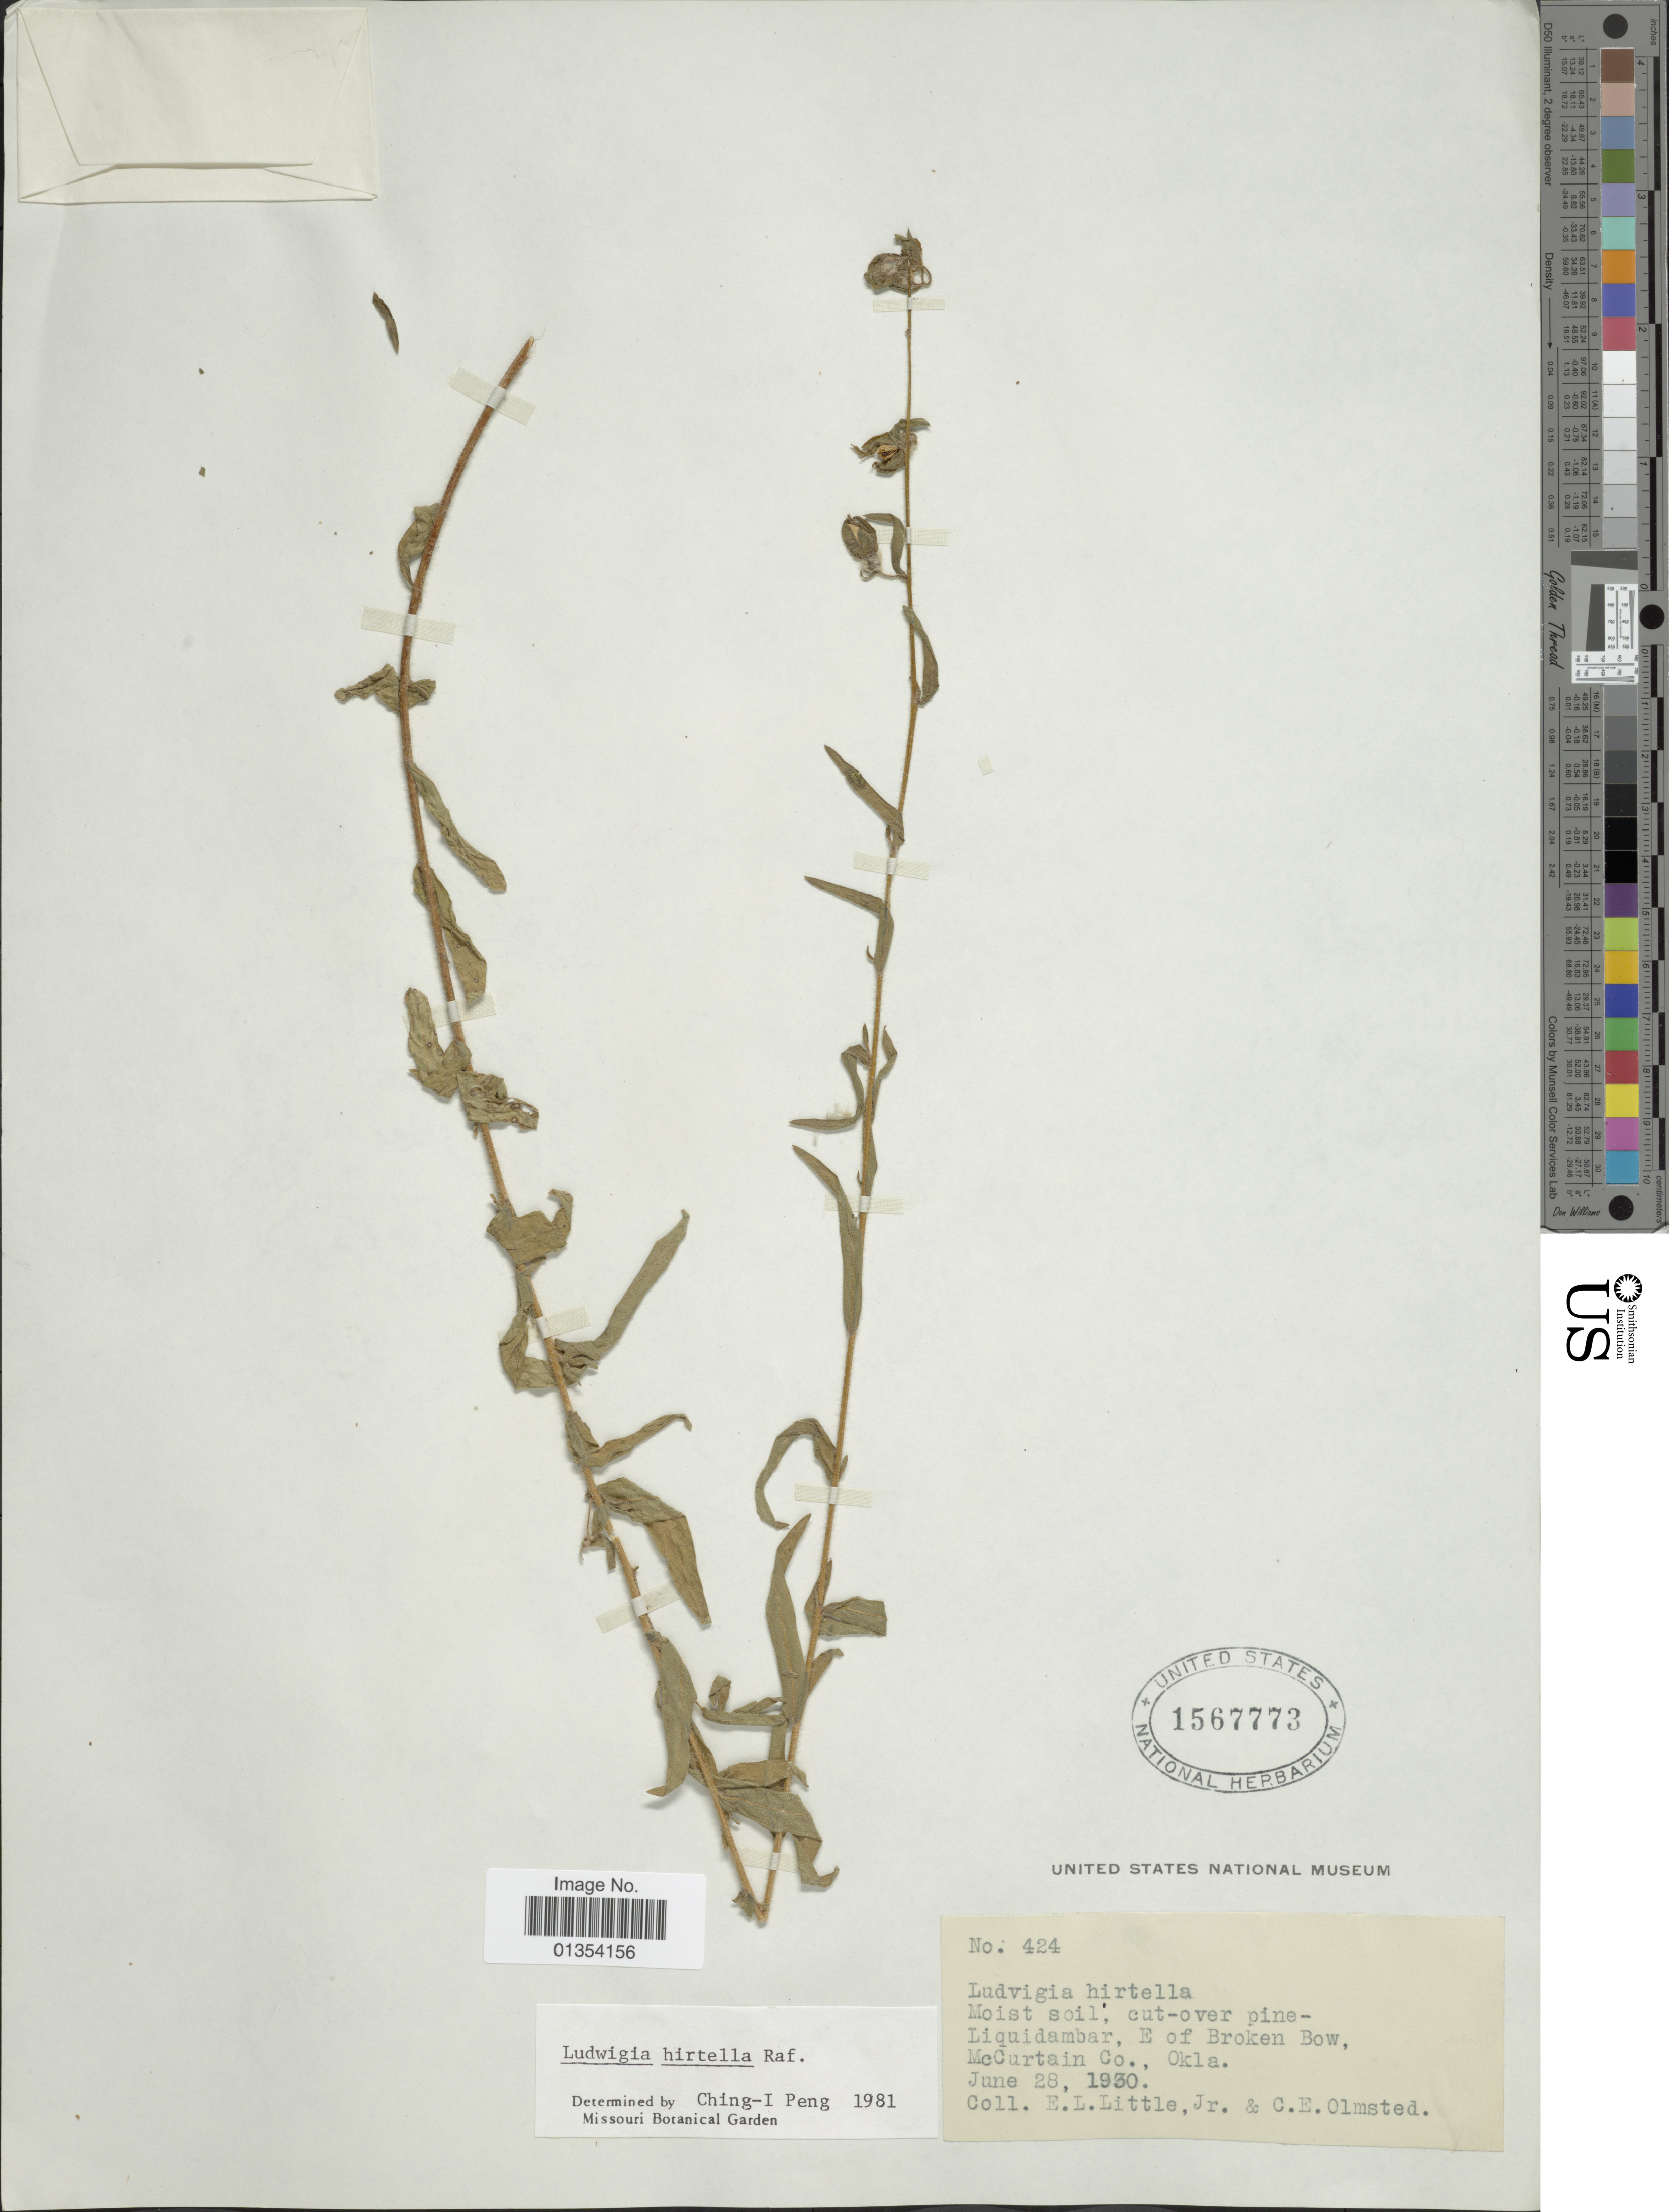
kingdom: Plantae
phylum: Tracheophyta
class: Magnoliopsida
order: Myrtales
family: Onagraceae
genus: Ludwigia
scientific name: Ludwigia hirtella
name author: Raf.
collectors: E. L. Little & C. Olmsted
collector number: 424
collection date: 1930-06-28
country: United States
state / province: Oklahoma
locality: Liquidambar, E of Broken Bow, McCurtain Co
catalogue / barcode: US 1567773